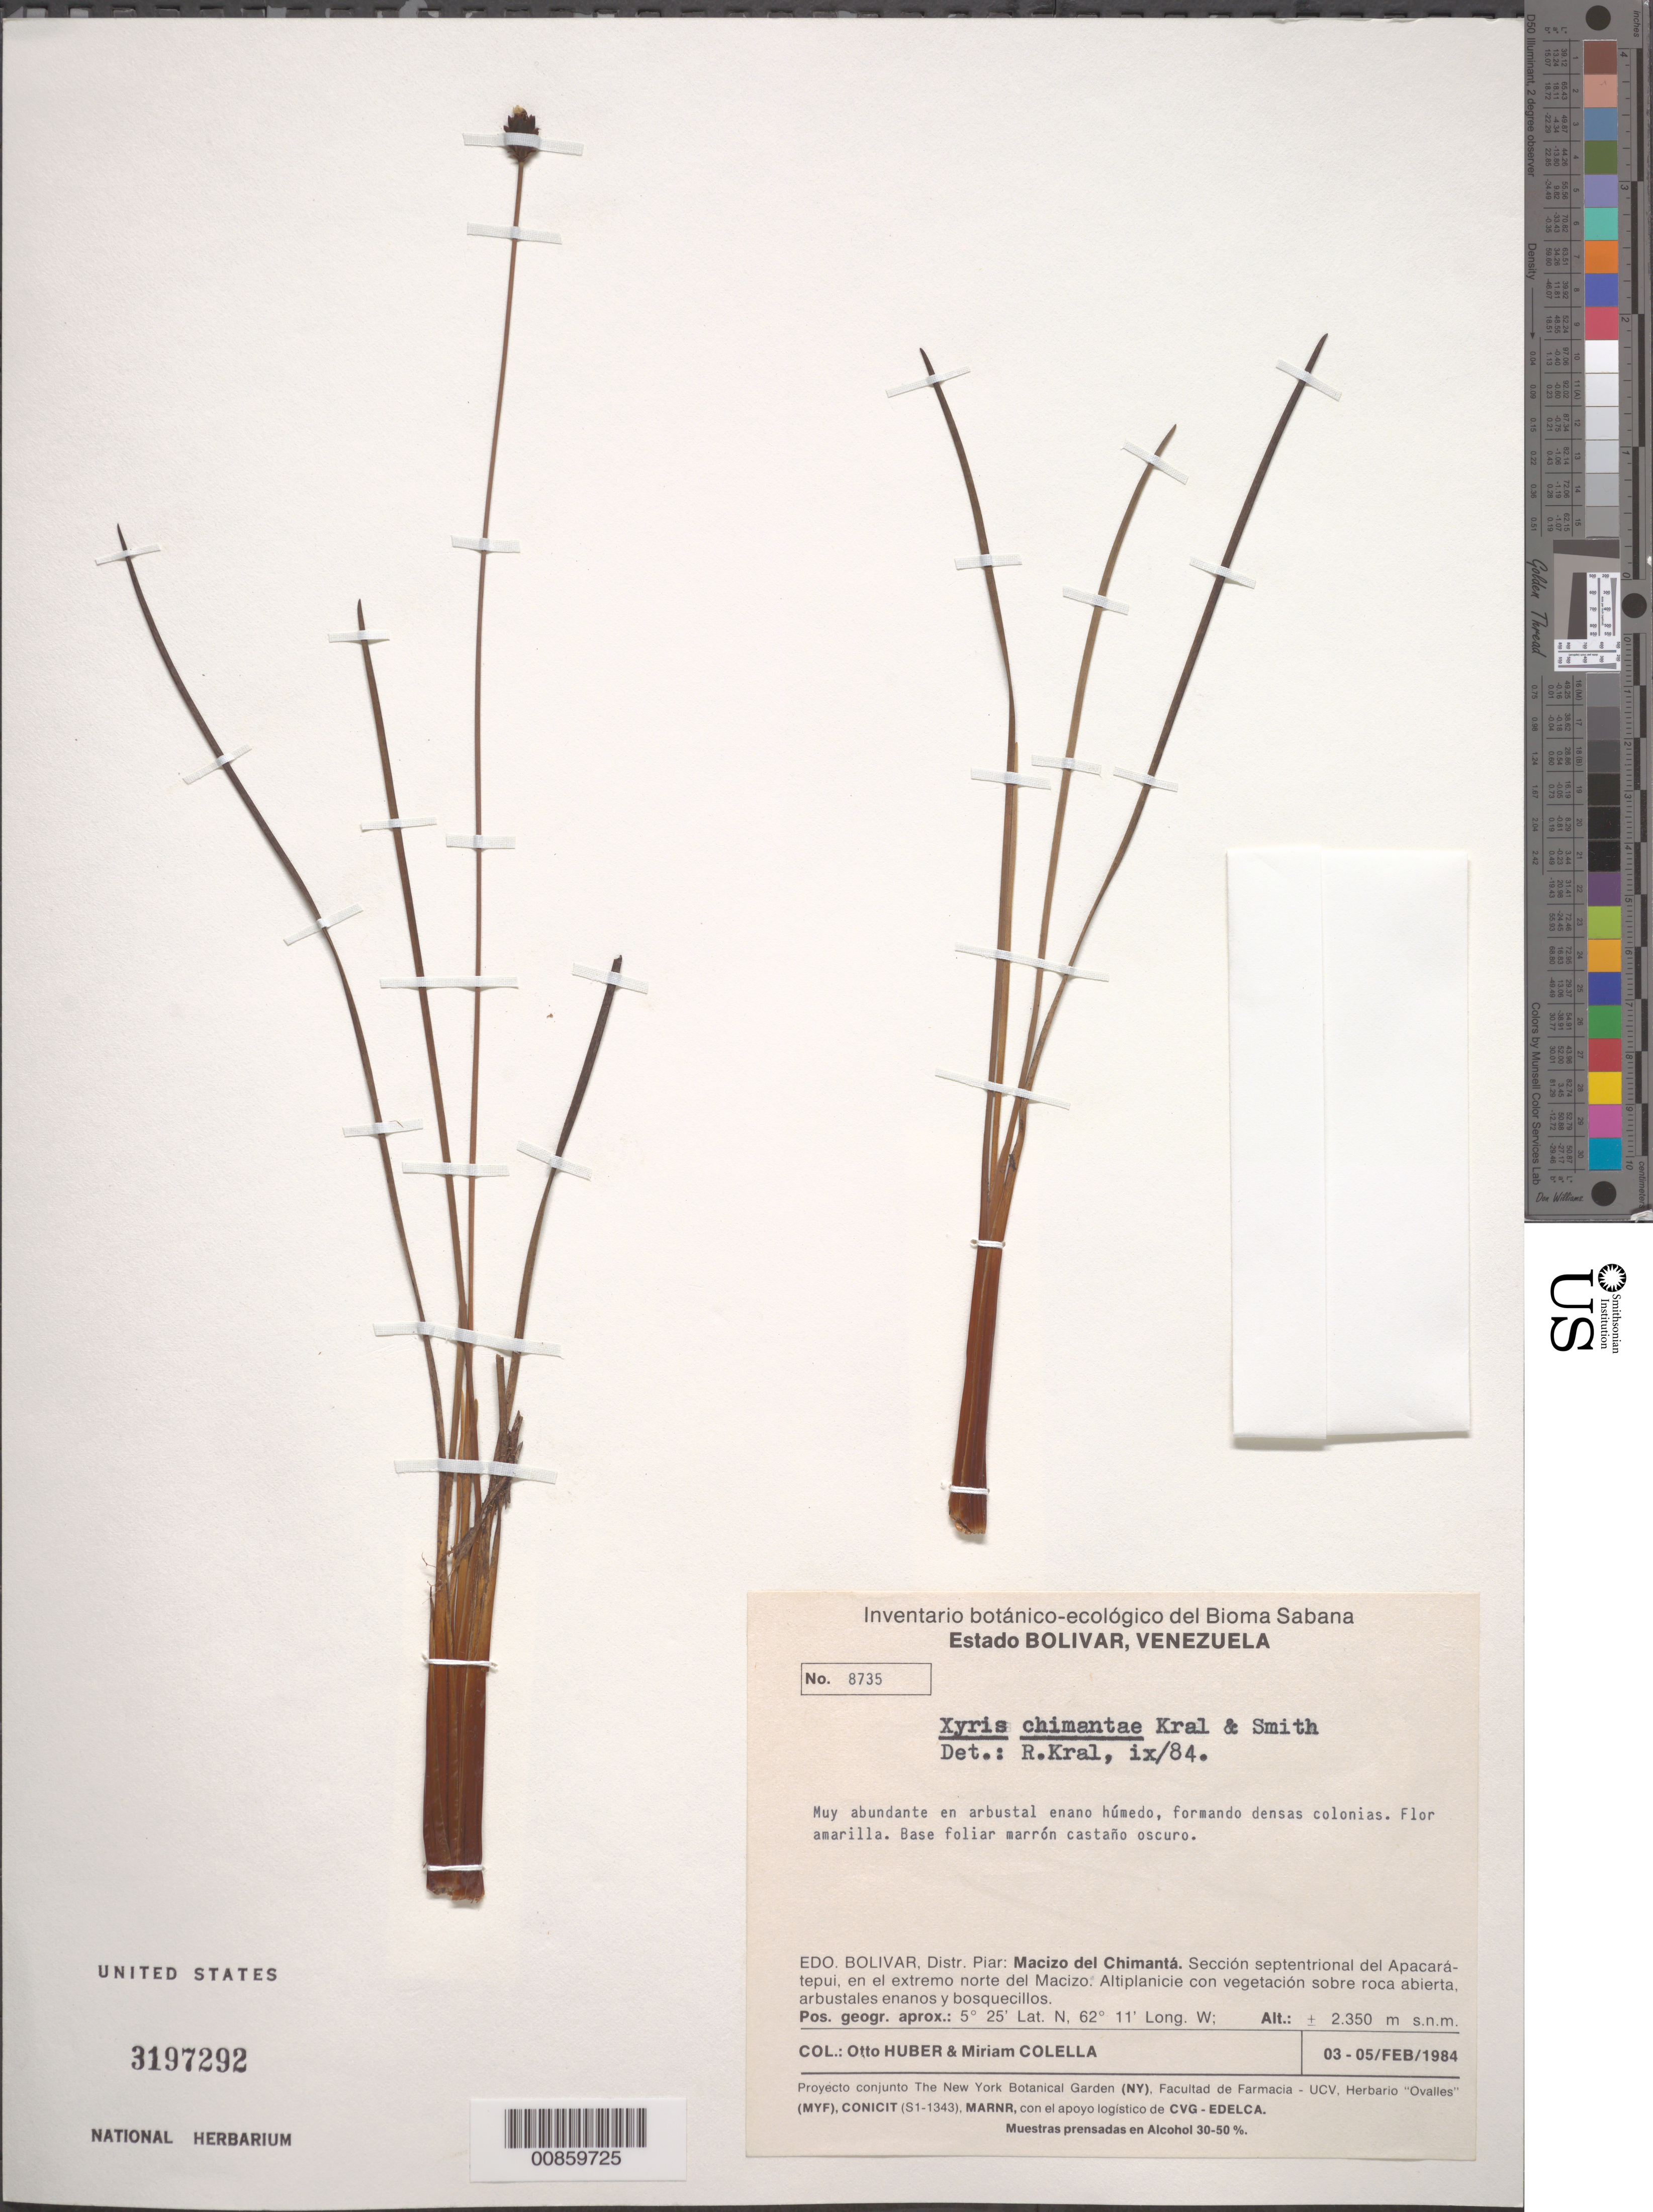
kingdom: Plantae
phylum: Tracheophyta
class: Liliopsida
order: Poales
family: Xyridaceae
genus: Xyris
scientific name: Xyris chimantae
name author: Kral & L.B. Sm.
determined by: Kral, Robert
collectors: O. Huber & M. Colella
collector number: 8735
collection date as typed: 3-Feb-84 to 5-Feb-84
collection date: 1984-02-03/1984-02-05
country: Venezuela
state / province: Bolívar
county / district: Piar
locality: Macizo del Chimantá, sección septentríonal del Abacará-tepuí, en el extremo norte del Macizo.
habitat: Altiplanicie con vegetación sobre roca abierta, arbustales enanos y bosquecillos; en arbustal enano húmedo.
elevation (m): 2350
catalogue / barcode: US 3197292